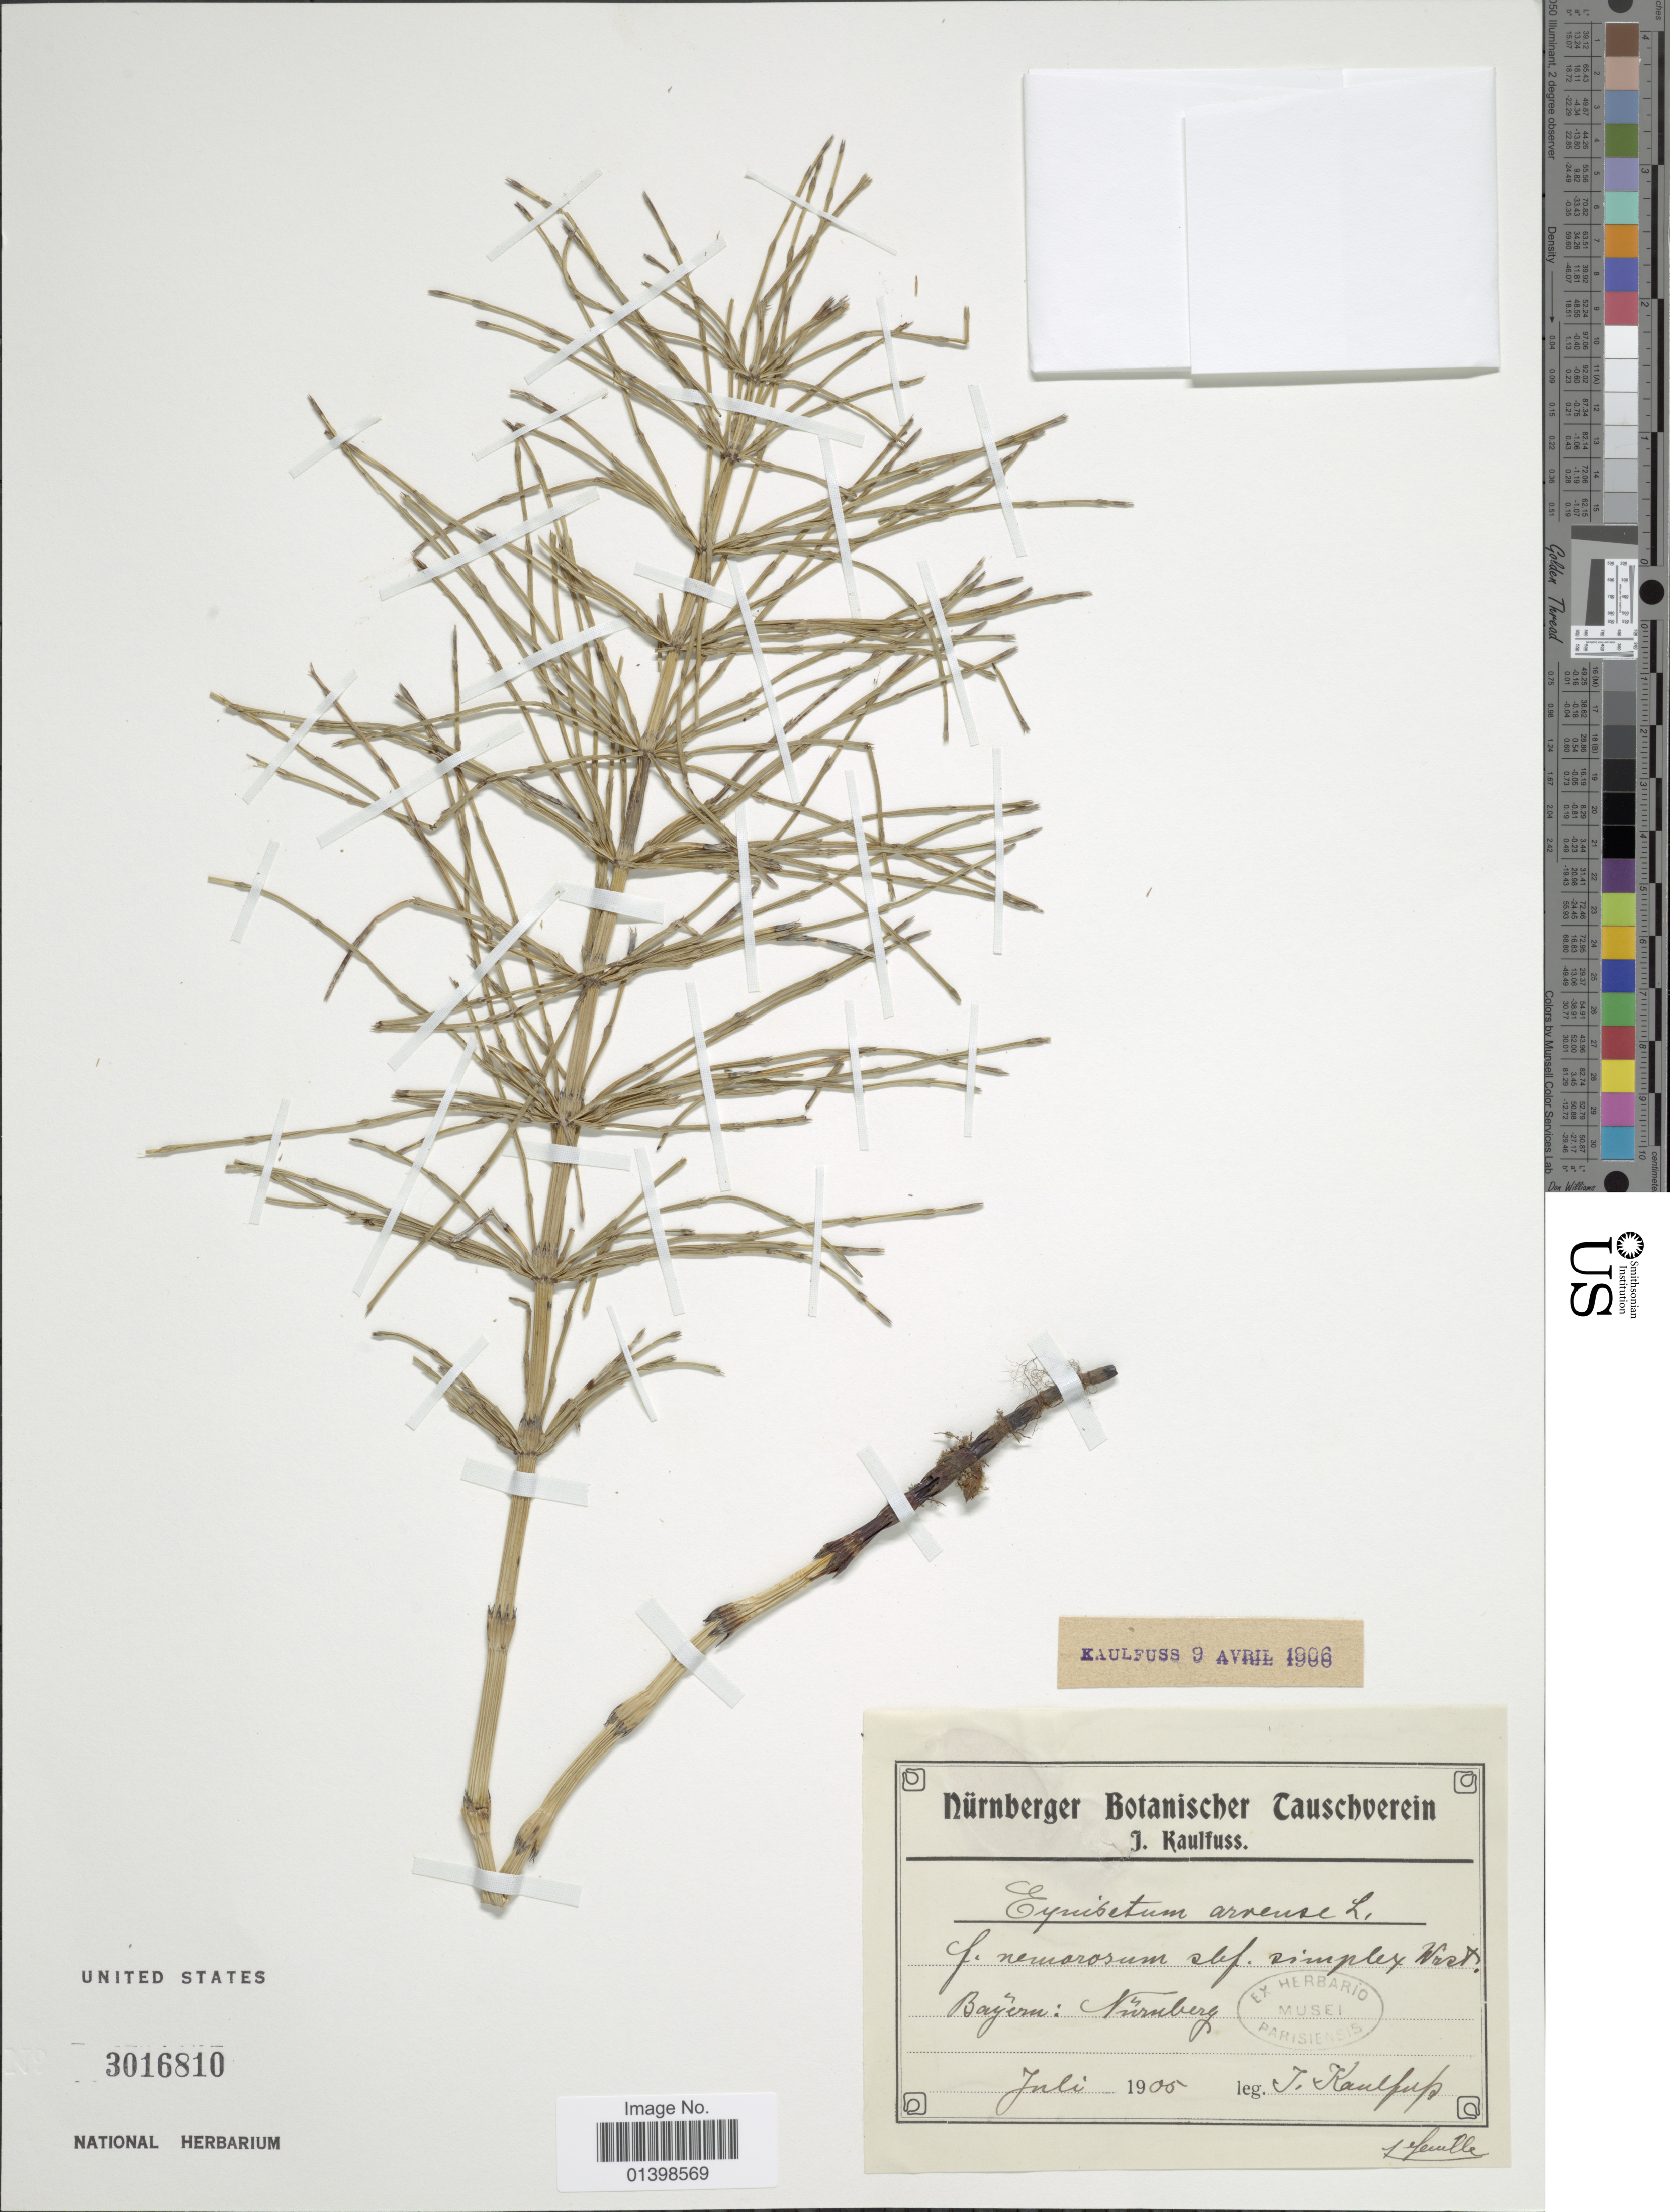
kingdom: Plantae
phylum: Tracheophyta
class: Polypodiopsida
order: Equisetales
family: Equisetaceae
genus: Equisetum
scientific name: Equisetum arvense var. nemorosum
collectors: J. S. Kaulfuss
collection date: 1908-07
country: Germany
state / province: Bayern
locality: Nürmberg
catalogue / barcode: US 3016810